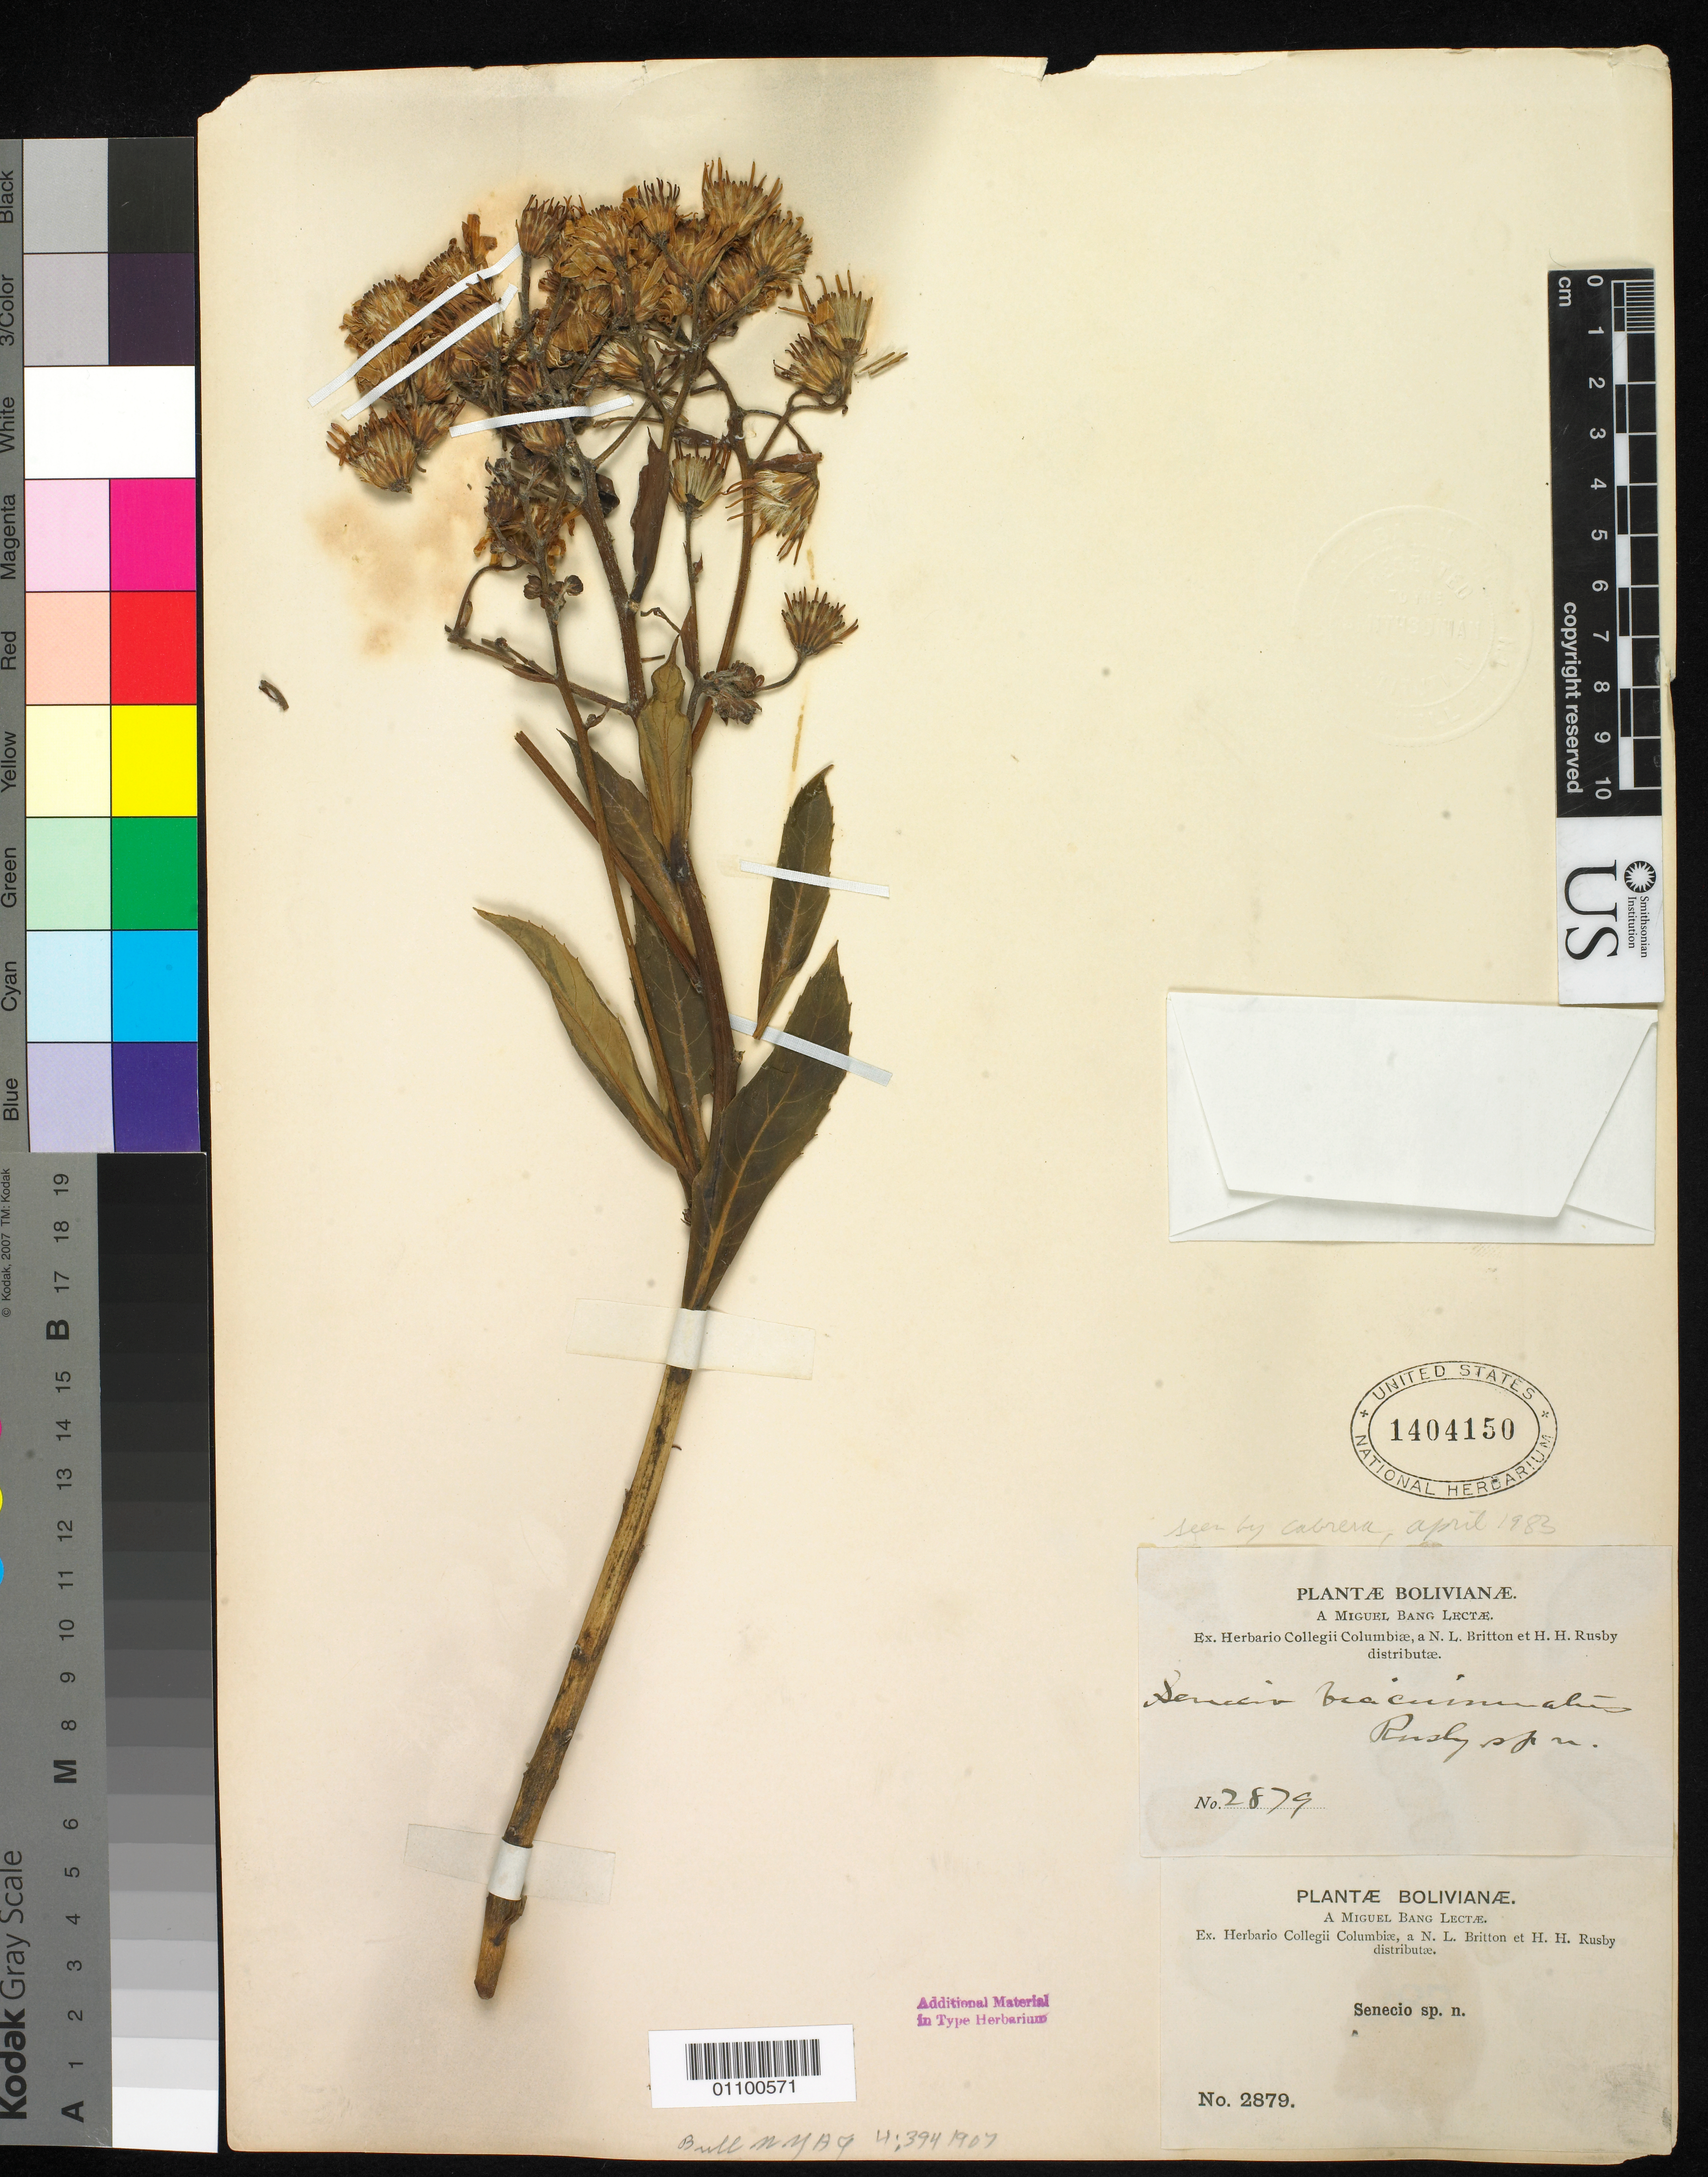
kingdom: Plantae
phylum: Tracheophyta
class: Magnoliopsida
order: Asterales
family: Asteraceae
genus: Senecio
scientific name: Senecio biacuminatus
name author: Rusby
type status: Isotype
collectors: M. Bang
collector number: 2879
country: Bolivia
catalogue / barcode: US 1404150